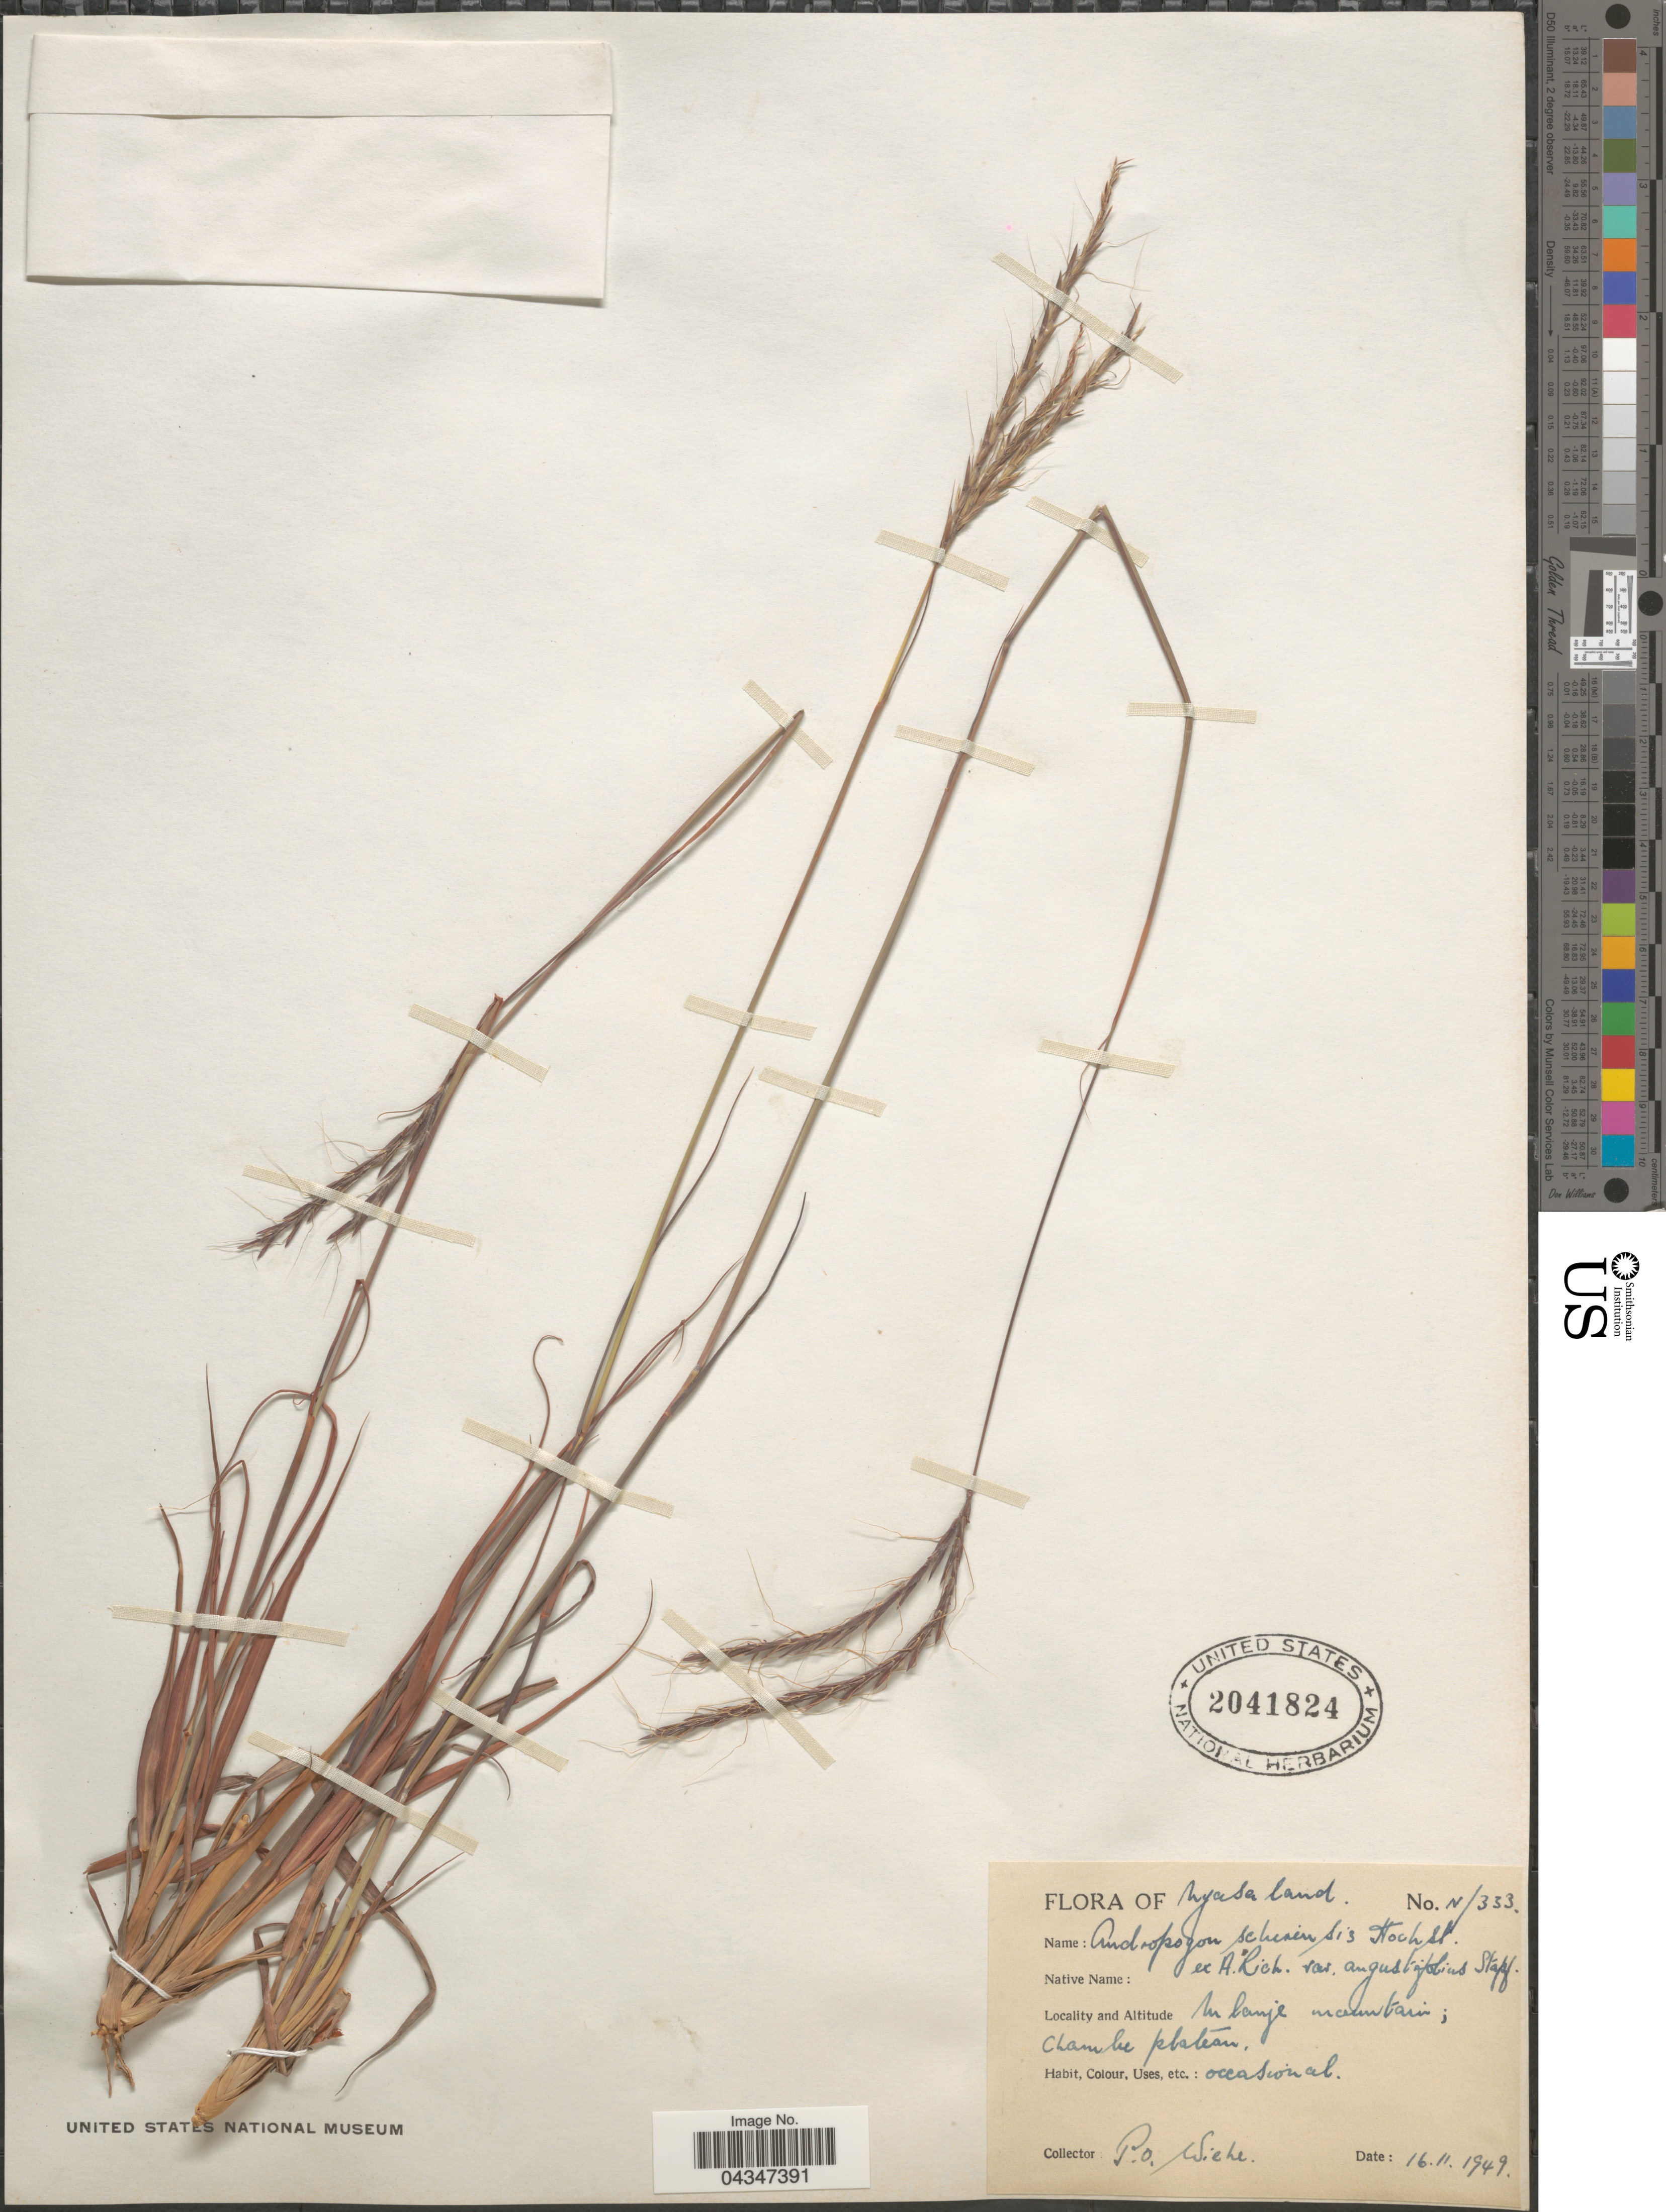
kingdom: Plantae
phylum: Tracheophyta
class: Liliopsida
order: Poales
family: Poaceae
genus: Andropogon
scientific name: Andropogon schirensis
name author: Hochst. ex A. Rich.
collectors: P. Wiehe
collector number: N/333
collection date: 1949-11-16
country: Malawi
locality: Nyasaland. Mlanje mountainl Chambe plateau.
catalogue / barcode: US 2041824